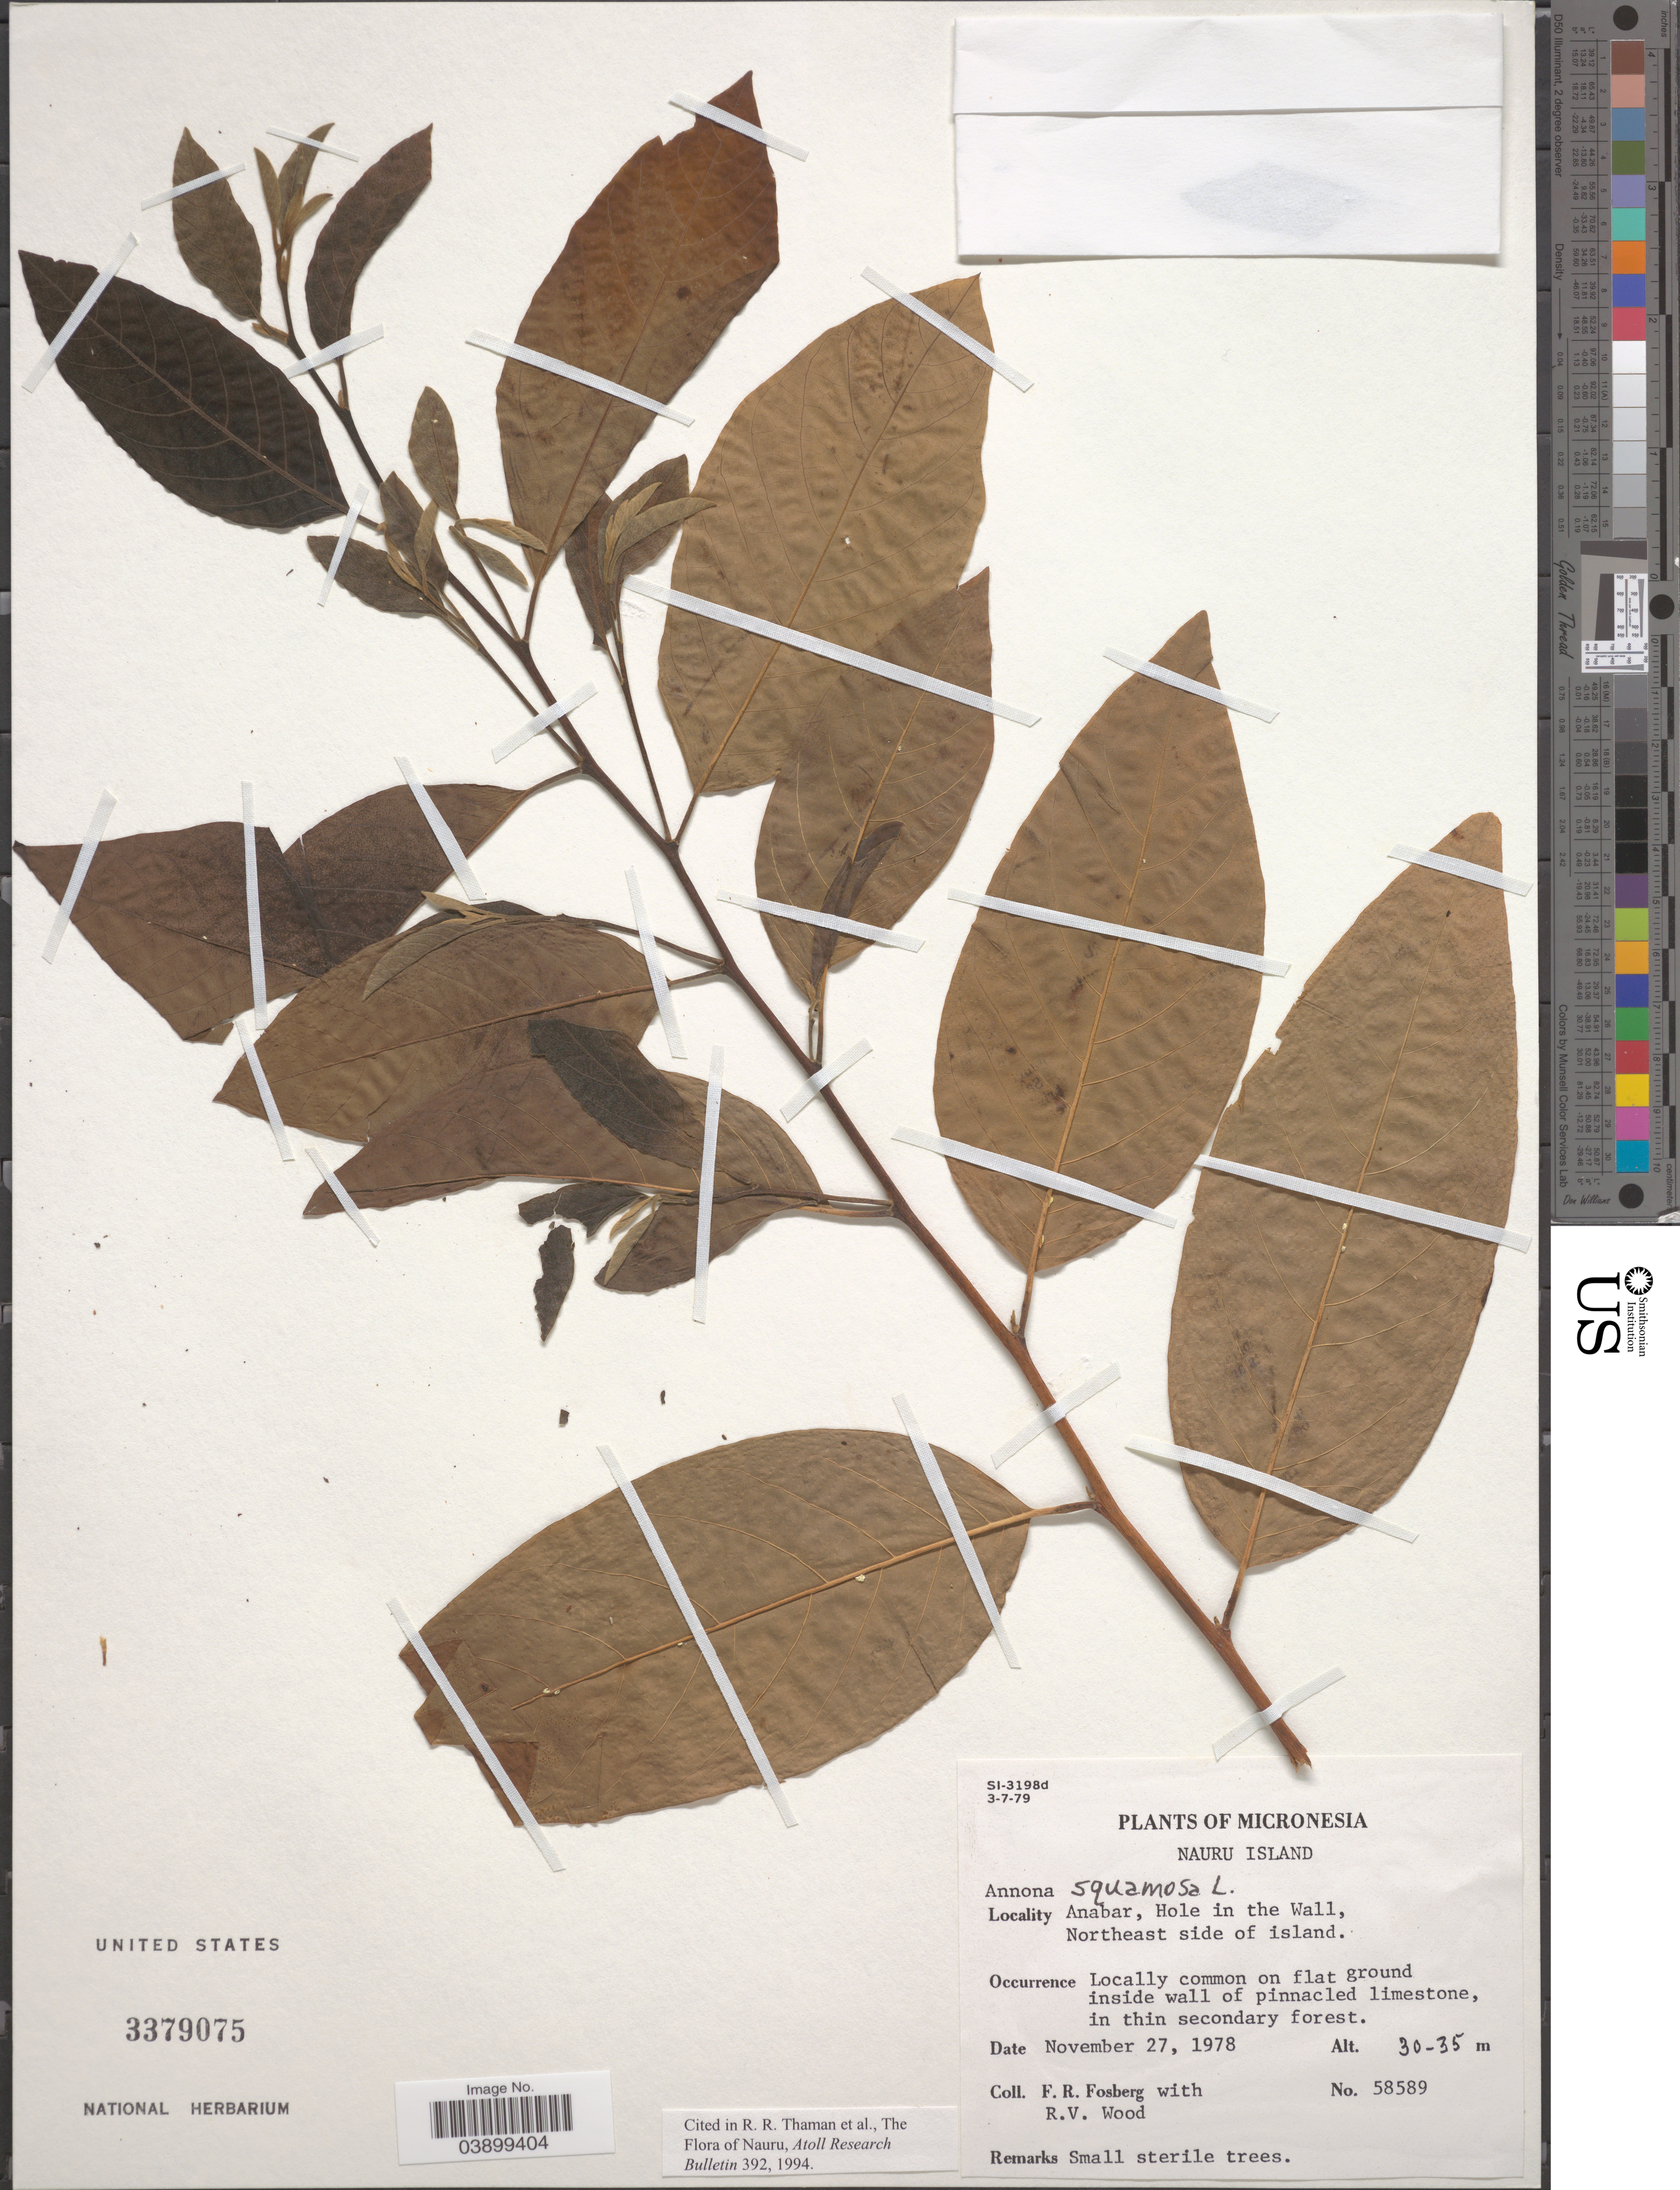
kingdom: Plantae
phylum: Tracheophyta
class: Magnoliopsida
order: Magnoliales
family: Annonaceae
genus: Annona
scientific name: Annona squamosa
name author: L.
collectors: F. R. Fosberg & R. Wood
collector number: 58589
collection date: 1978-11-27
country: Nauru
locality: Micronesia. Nauru Island. Anabar, Hole in the Wall, Northeast side of island.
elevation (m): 30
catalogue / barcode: US 3379075